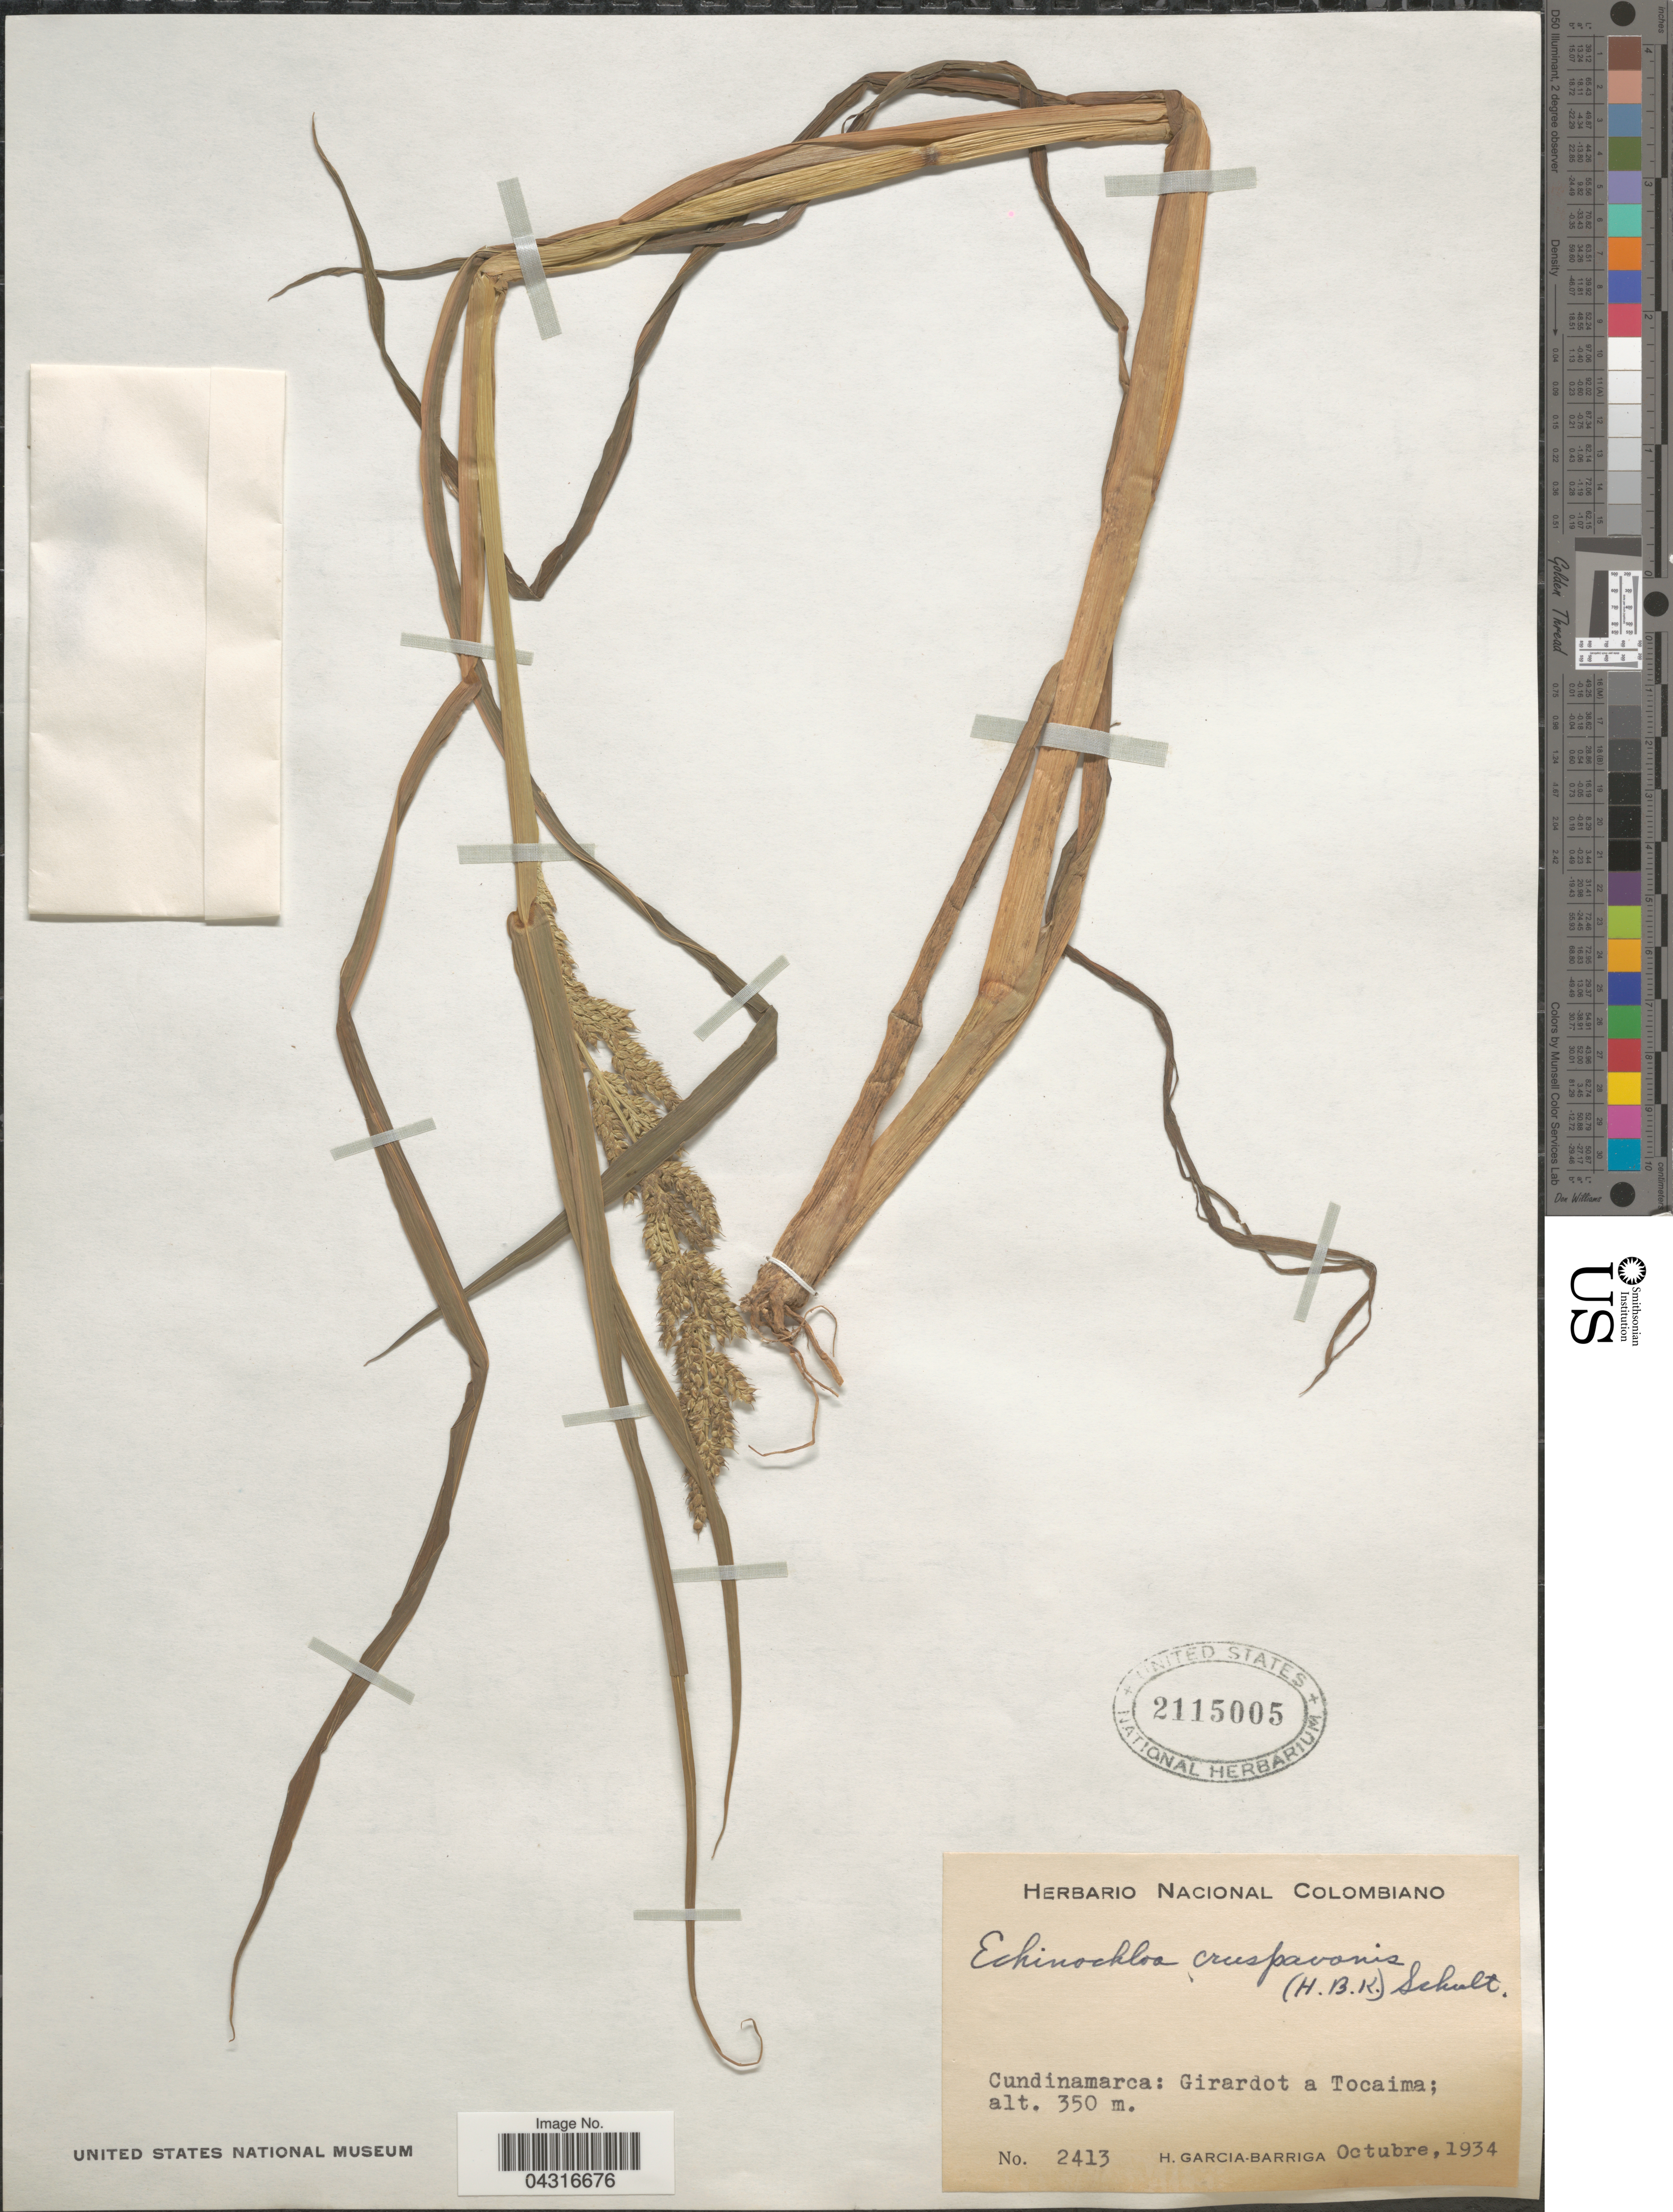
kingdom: Plantae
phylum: Tracheophyta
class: Liliopsida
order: Poales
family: Poaceae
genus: Echinochloa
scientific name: Echinochloa crus-pavonis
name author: (Kunth) Schult.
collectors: H. García Barriga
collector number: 2413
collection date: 1934-10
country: Colombia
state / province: Cundinamarca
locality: Girardot a Tocaima.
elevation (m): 350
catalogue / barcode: US 2115005